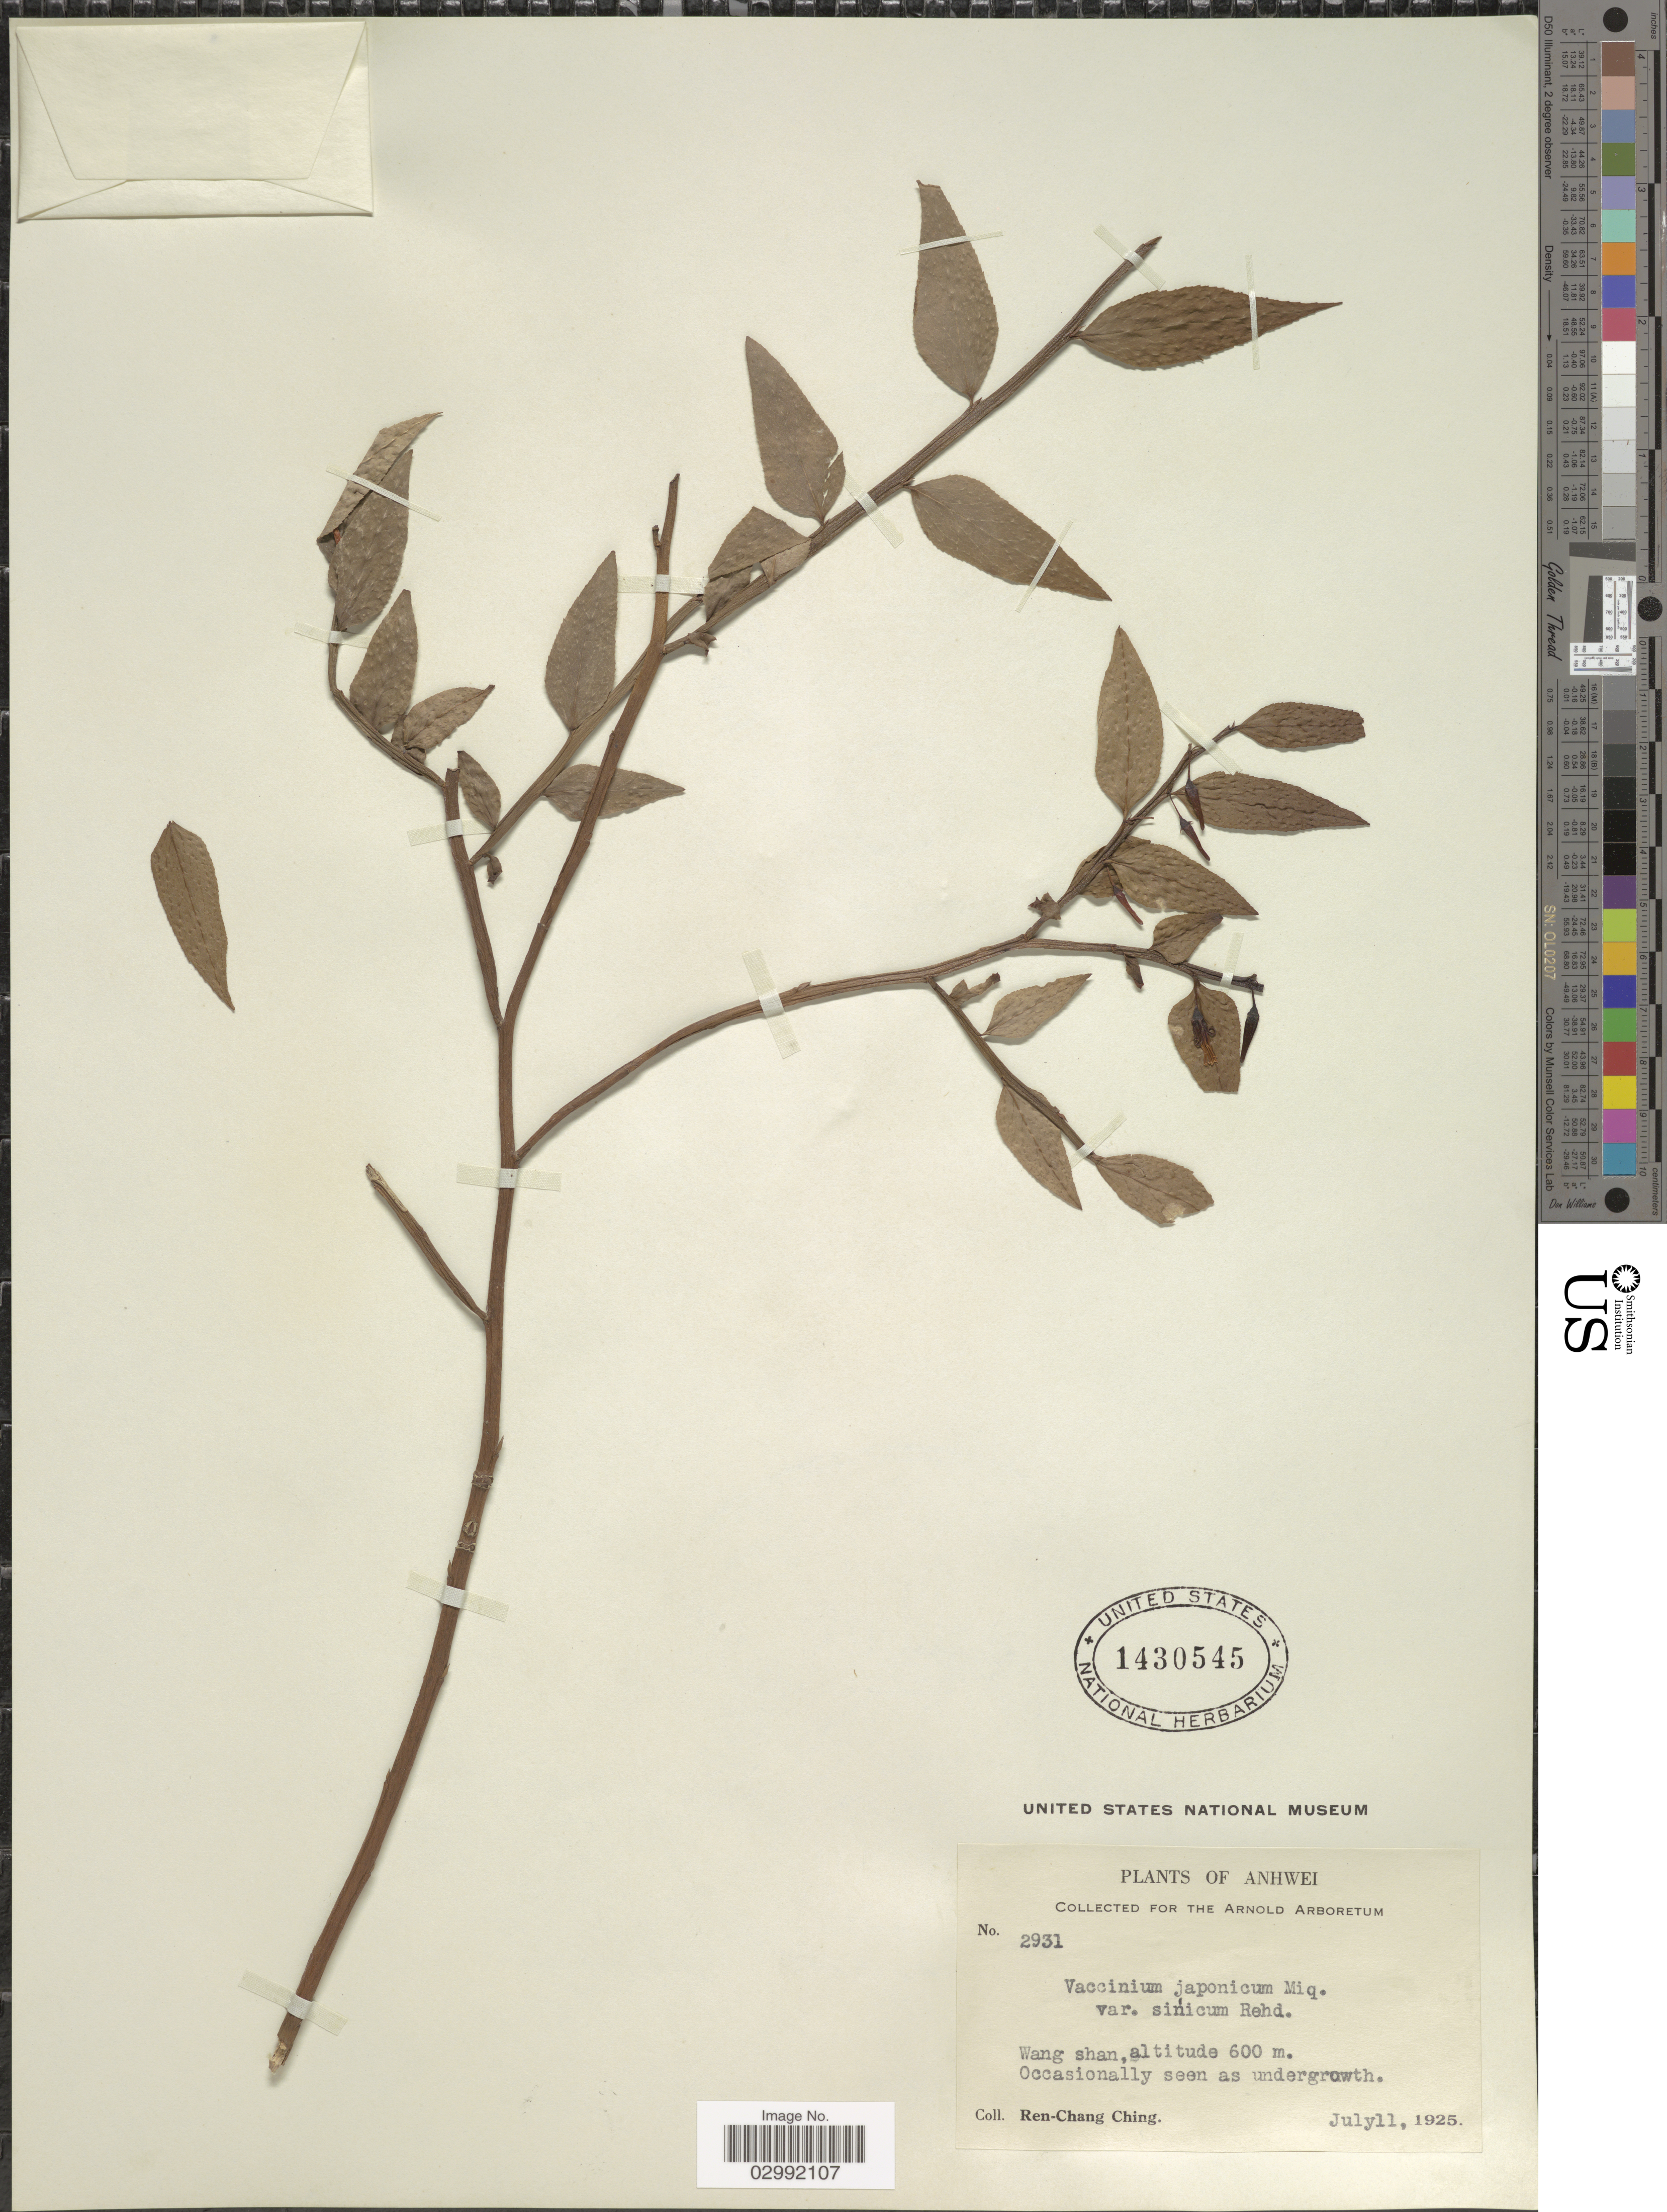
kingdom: Plantae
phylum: Tracheophyta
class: Magnoliopsida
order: Ericales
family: Ericaceae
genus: Vaccinium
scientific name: Vaccinium japonicum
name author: Miq.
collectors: R. C. Ching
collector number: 2931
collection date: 1925-07-11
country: China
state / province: Anhui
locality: Anhwei, Wang shan.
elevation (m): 600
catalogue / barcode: US 1430545